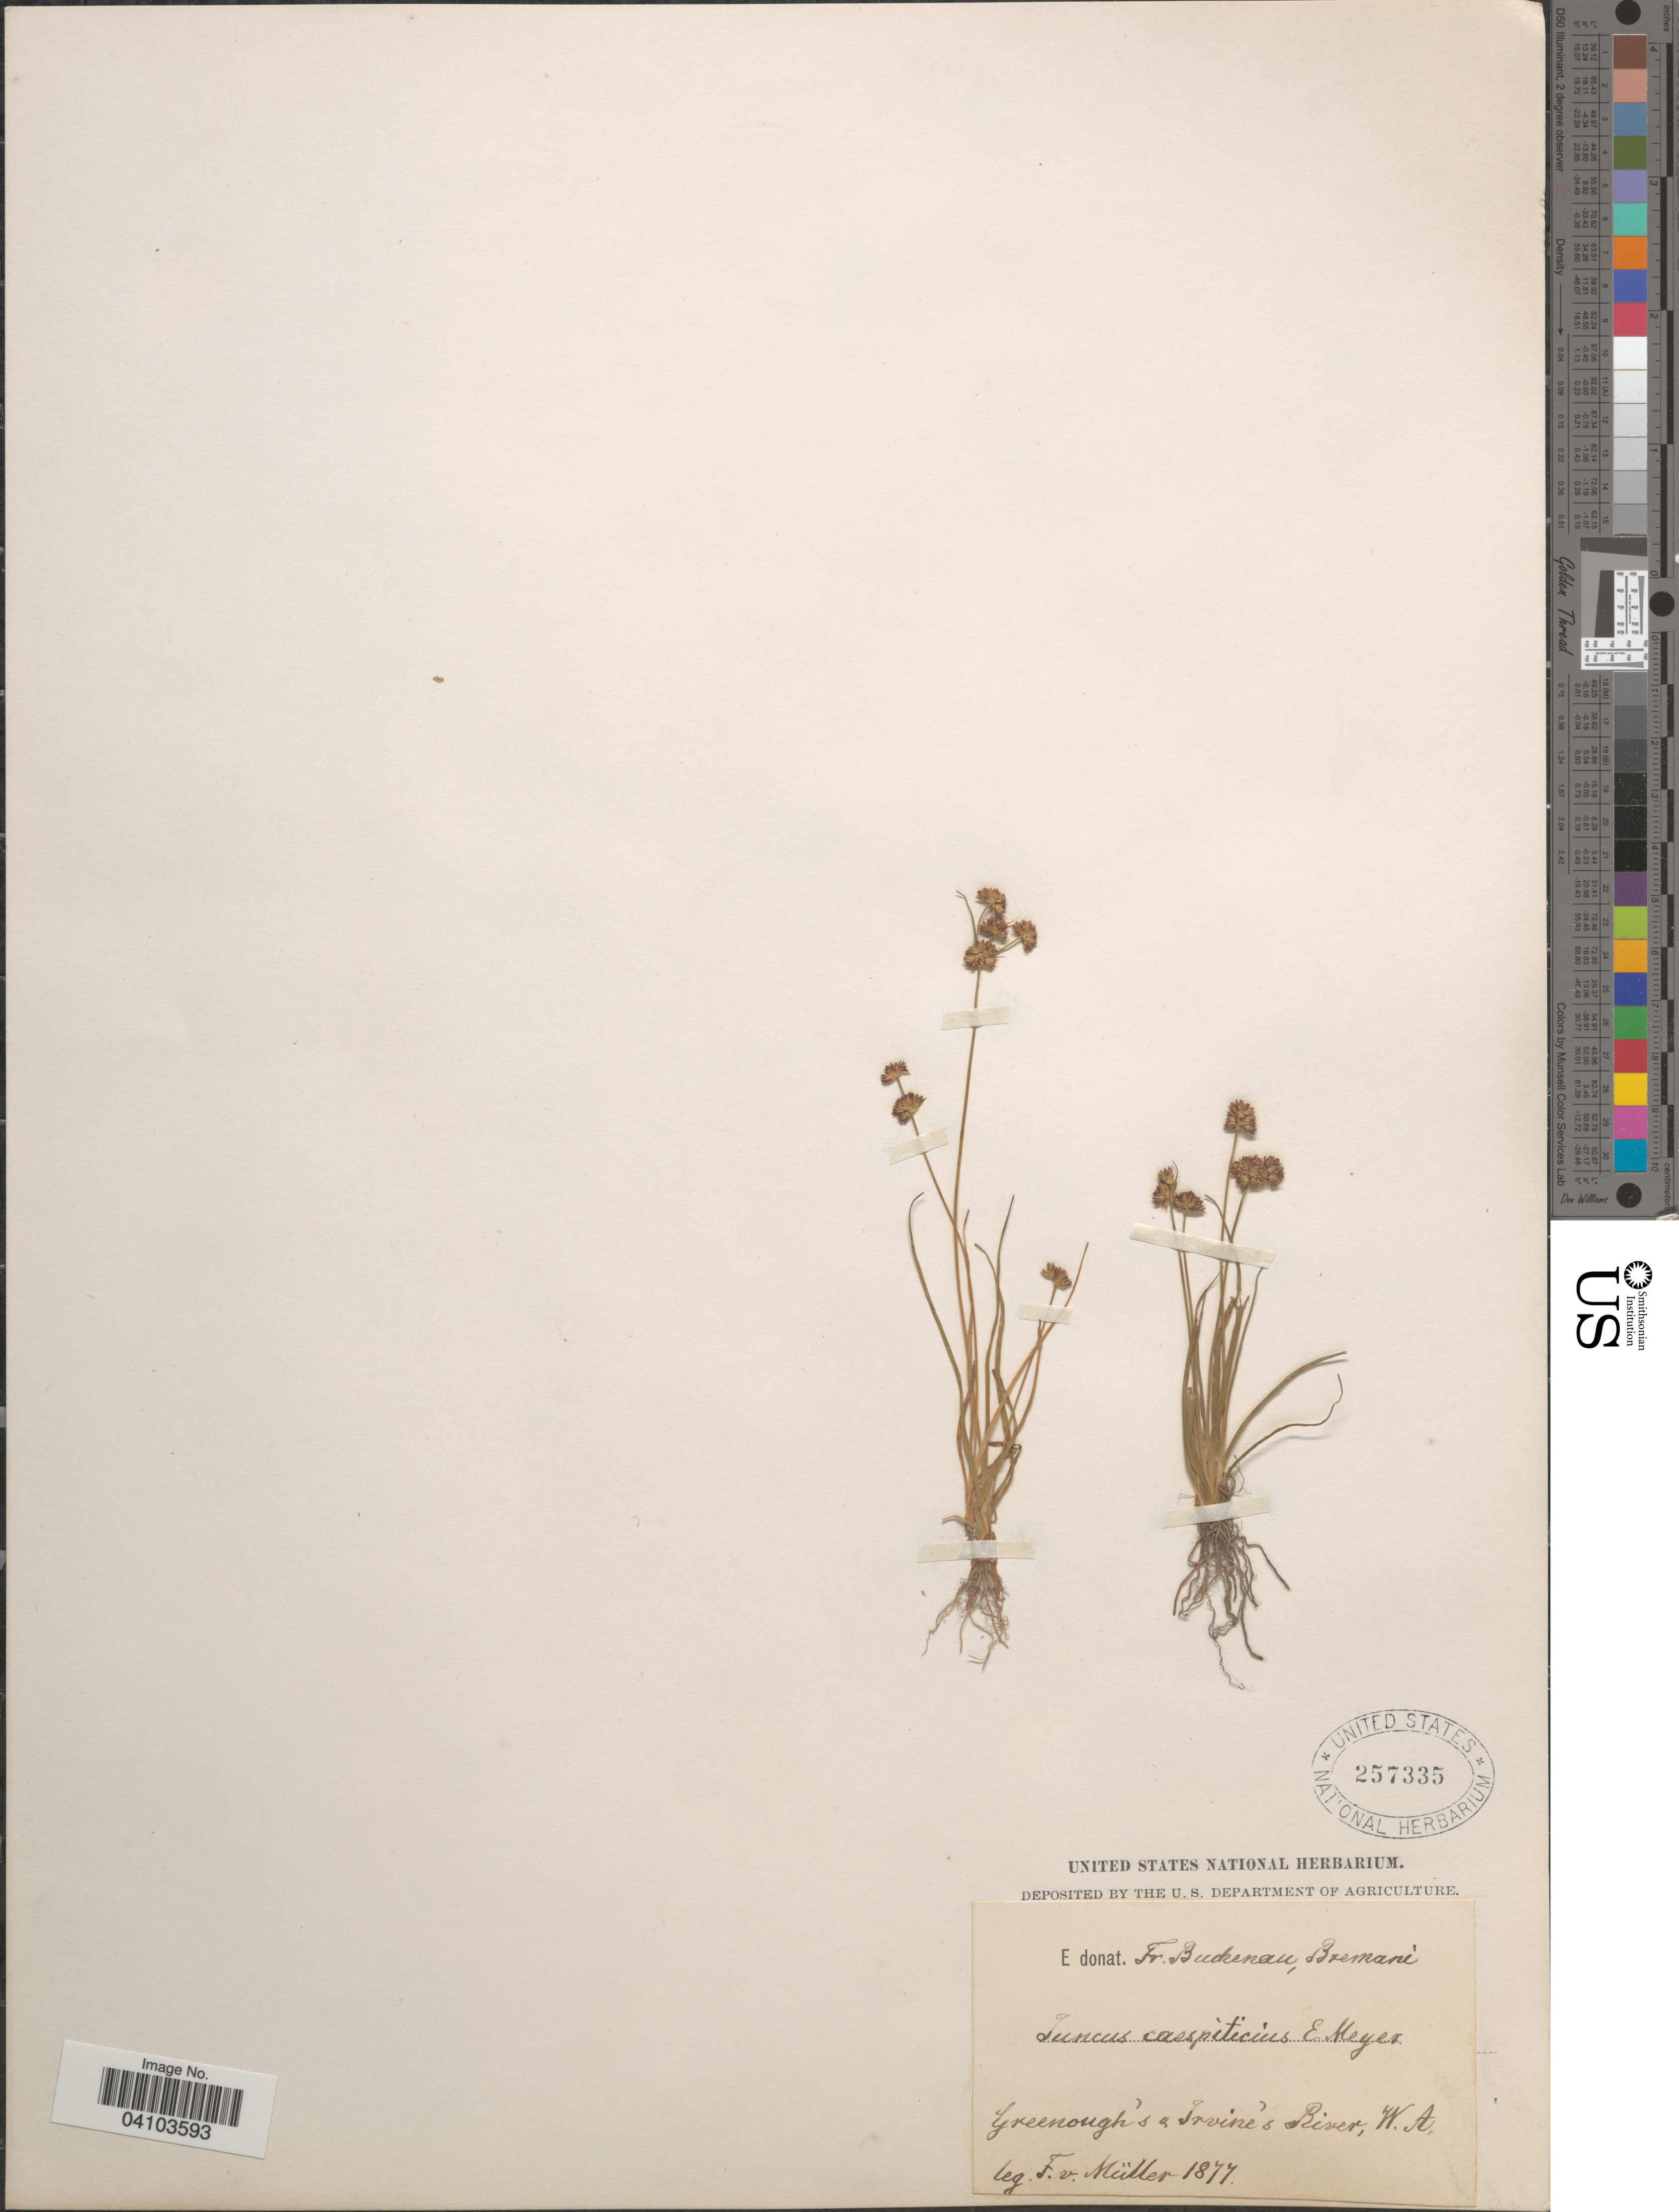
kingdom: Plantae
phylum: Tracheophyta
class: Liliopsida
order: Poales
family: Juncaceae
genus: Juncus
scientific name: Juncus caespiticius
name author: E. Mey.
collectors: F. Müller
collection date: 1877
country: Australia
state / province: Western Australia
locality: Greenough's & Irvine's River, W.A.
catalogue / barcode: US 257335